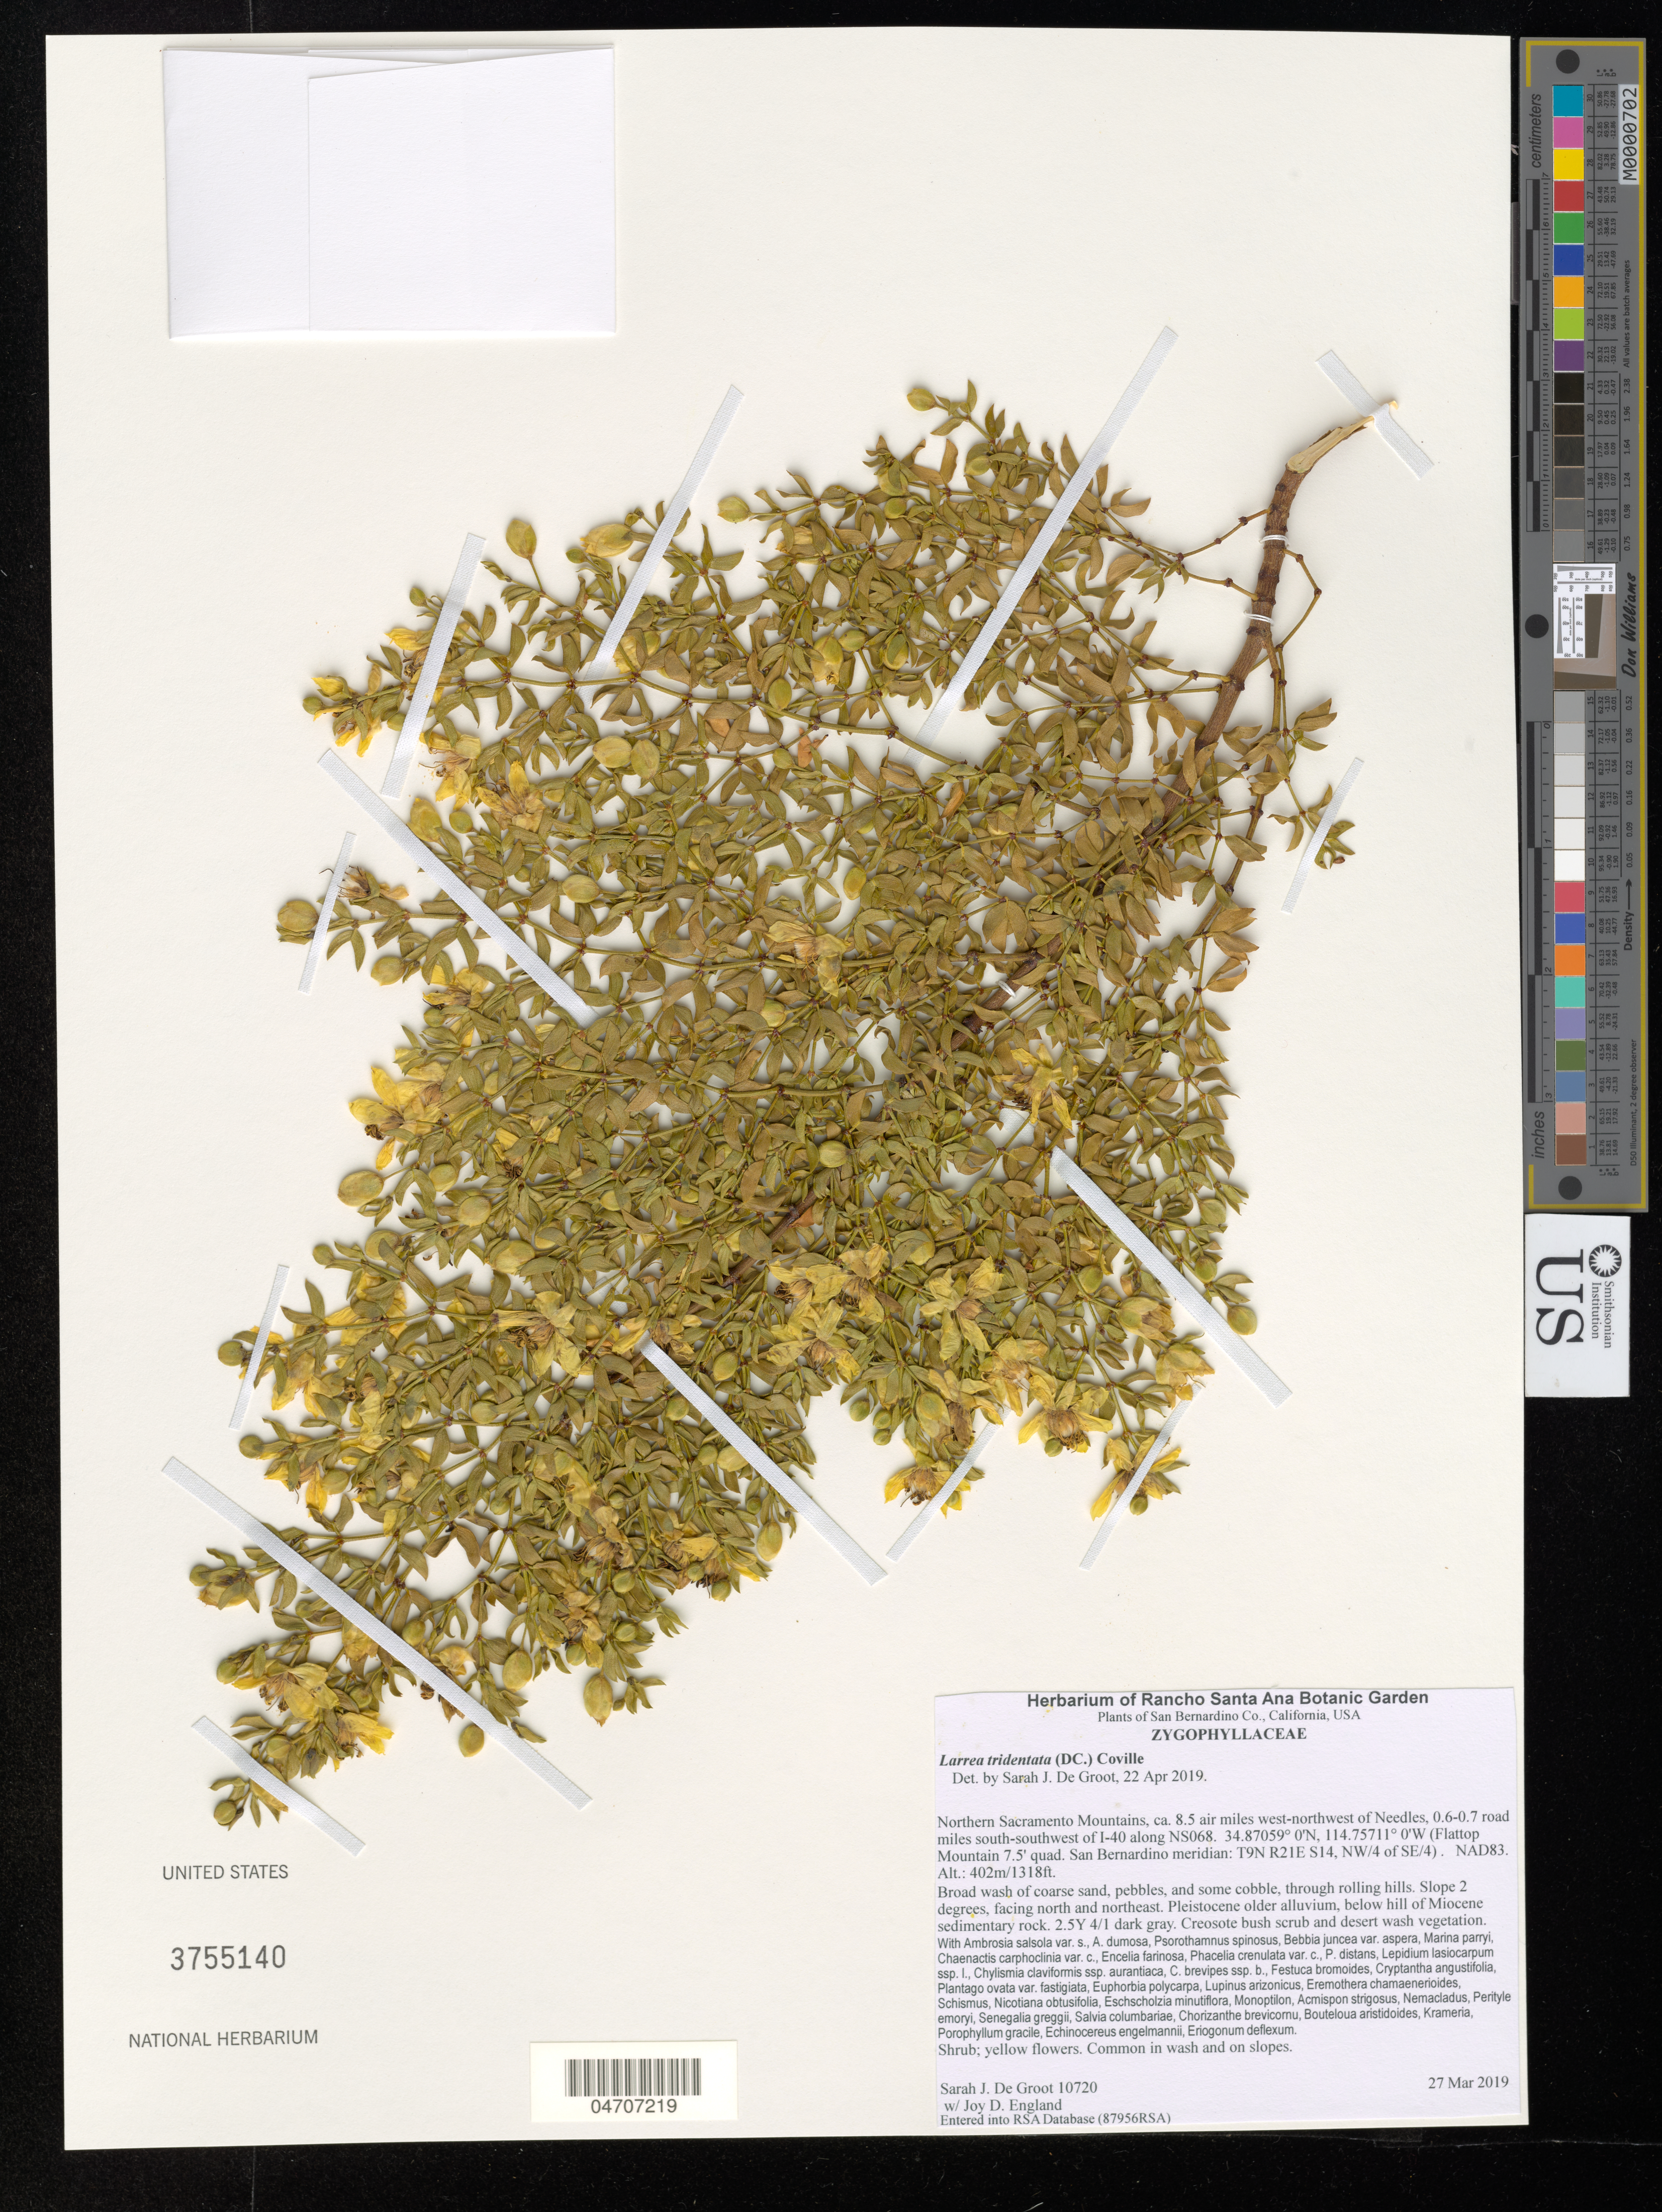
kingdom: Plantae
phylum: Tracheophyta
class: Magnoliopsida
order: Zygophyllales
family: Zygophyllaceae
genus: Larrea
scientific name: Larrea tridentata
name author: (Sessé & Moc. ex DC.) Coville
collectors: S. De Groot & J. England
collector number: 10720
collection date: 2019-03-27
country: United States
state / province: California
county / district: San Bernardino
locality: San Bernardino Co. North Sacramento Mountains, ca. 8.5 air miles west-northwest of Needles, 0.6-0.7 road miles south-southwest of I-40 along NS068. (Flattop Mountain 7.5' quad. San Bernardino meridian: T9N R21E S14, NW/4 of SE/4). NAD83.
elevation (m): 402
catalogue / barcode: US 3755140